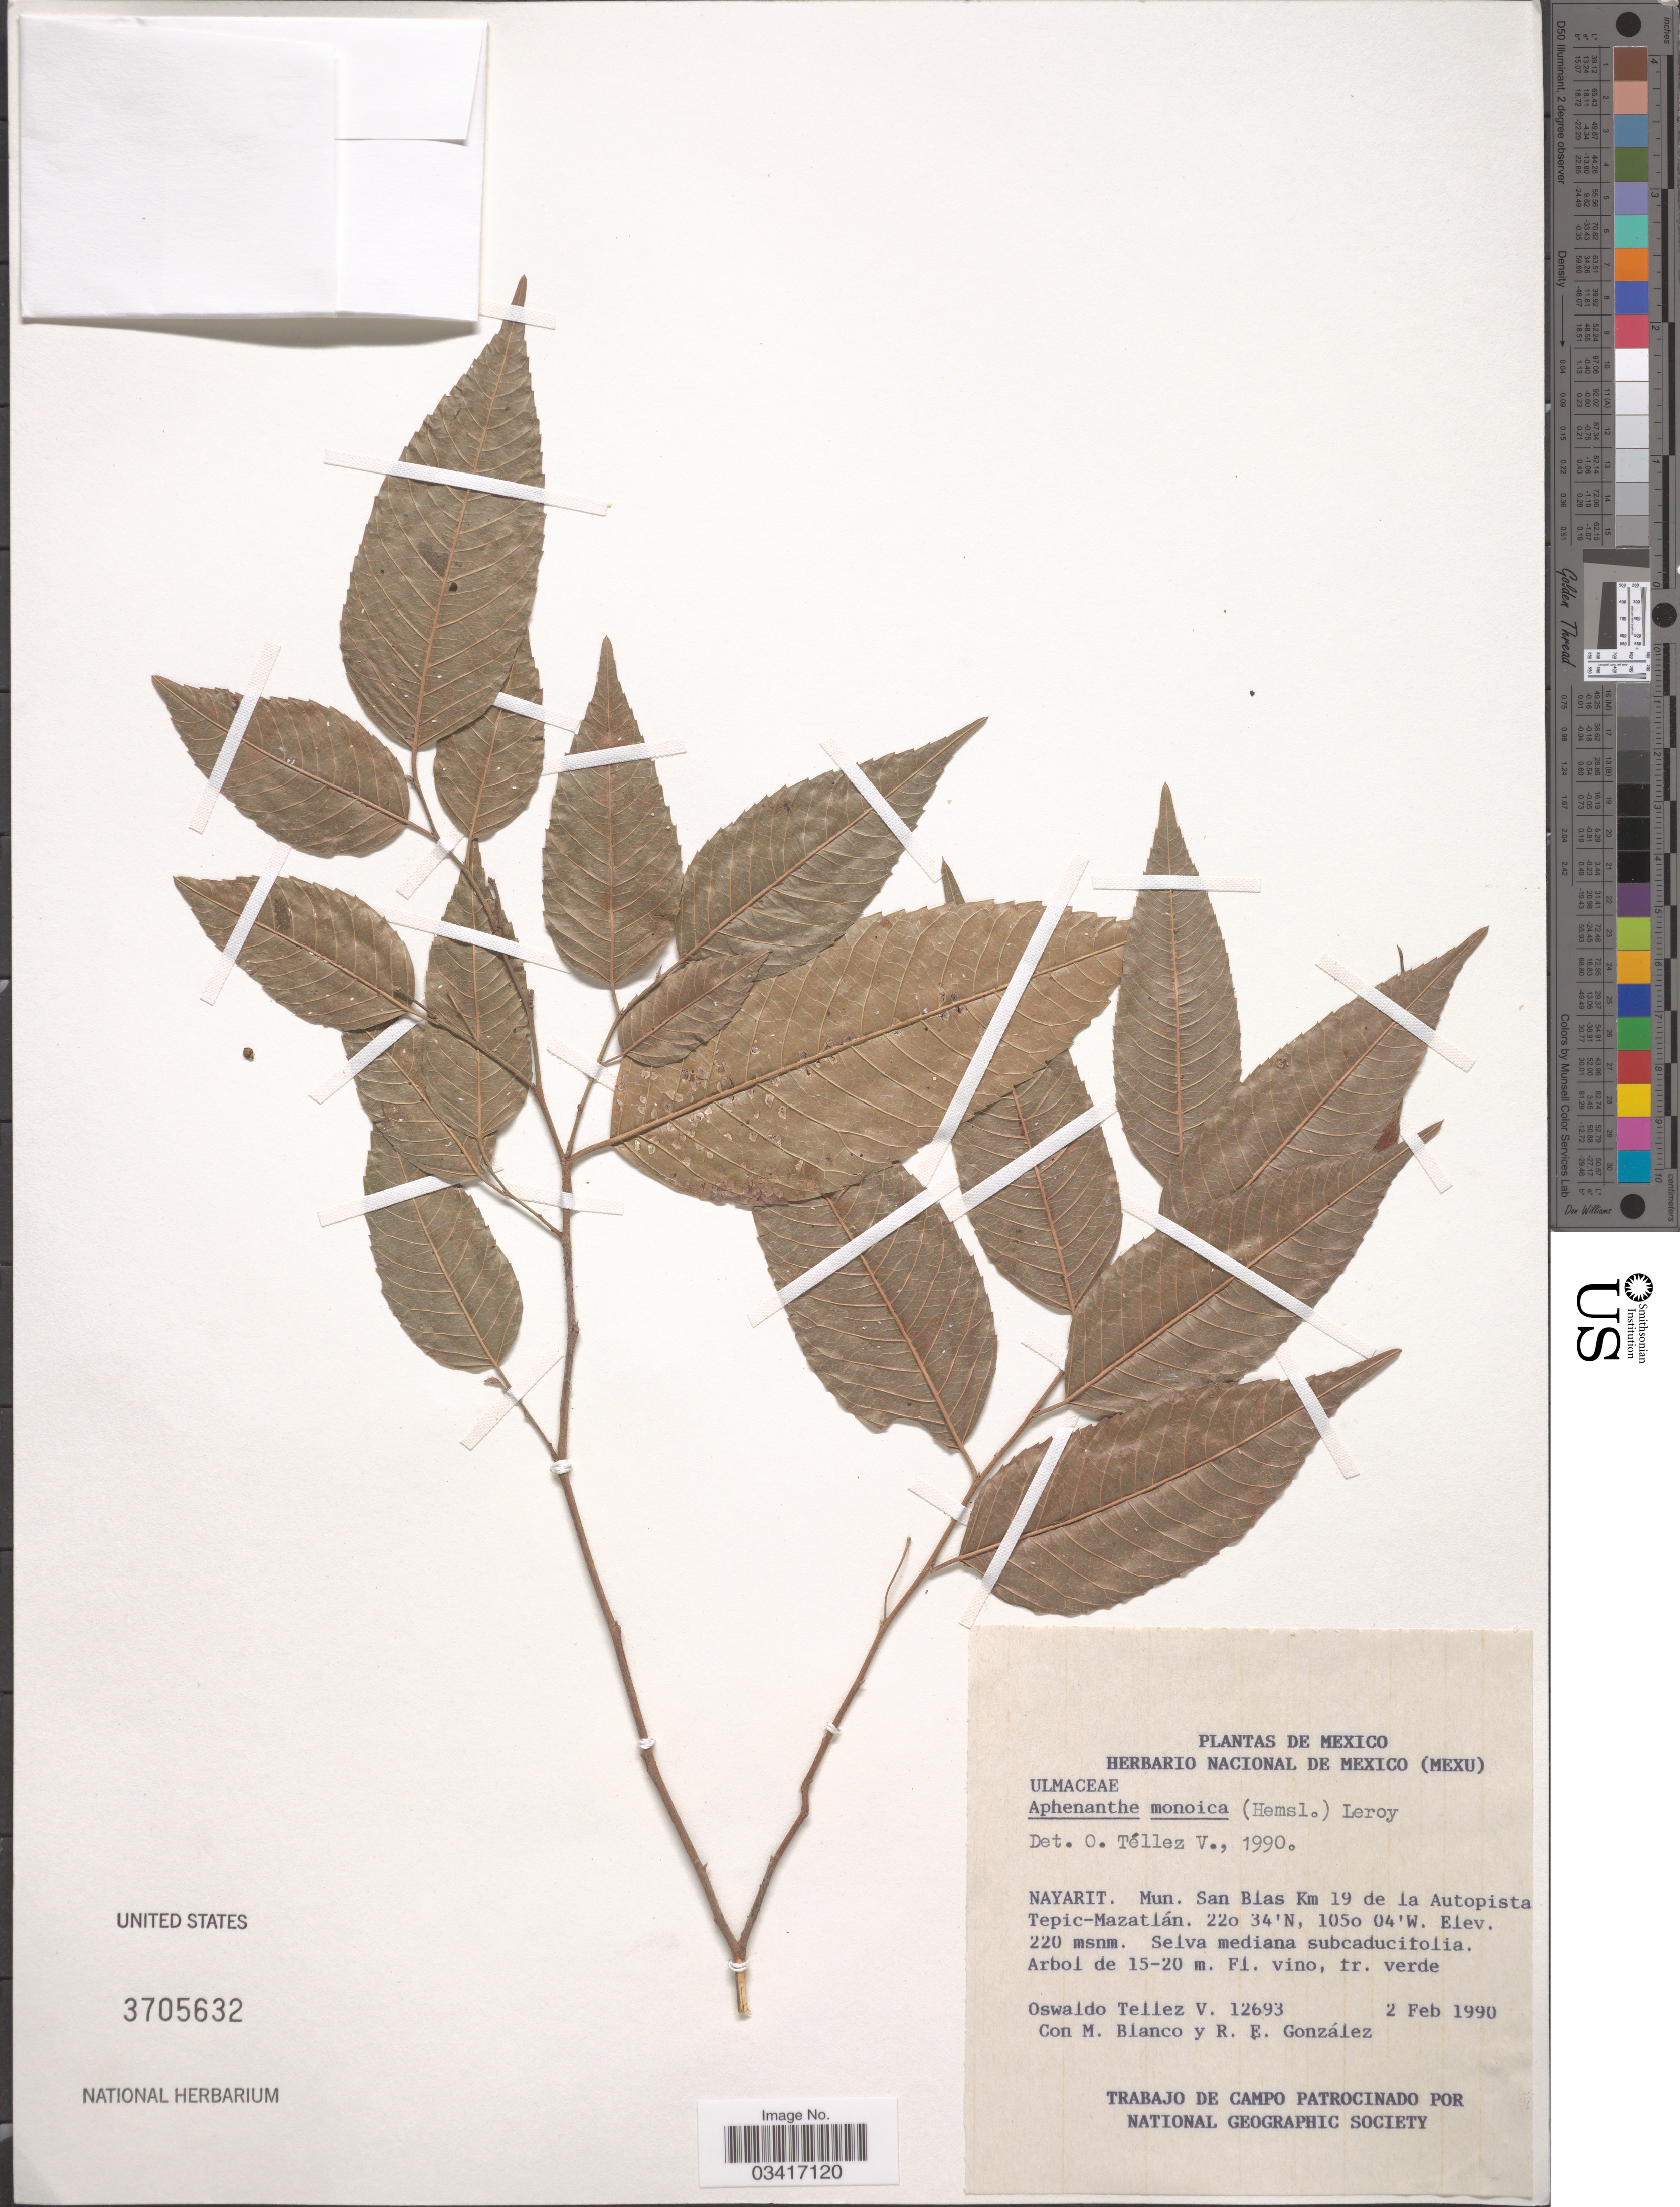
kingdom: Plantae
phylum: Tracheophyta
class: Magnoliopsida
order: Rosales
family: Cannabaceae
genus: Aphananthe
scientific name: Aphananthe monoica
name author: (Hemsl.) J.-F. Leroy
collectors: O. Téllez V., C. Blanco & R. Gonzalez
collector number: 12693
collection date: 1990-02-02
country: Mexico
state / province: Nayarit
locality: Mun. San Blas Km 19 de la Autopista Tepic-Mazatlán.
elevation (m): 220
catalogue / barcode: US 3705632